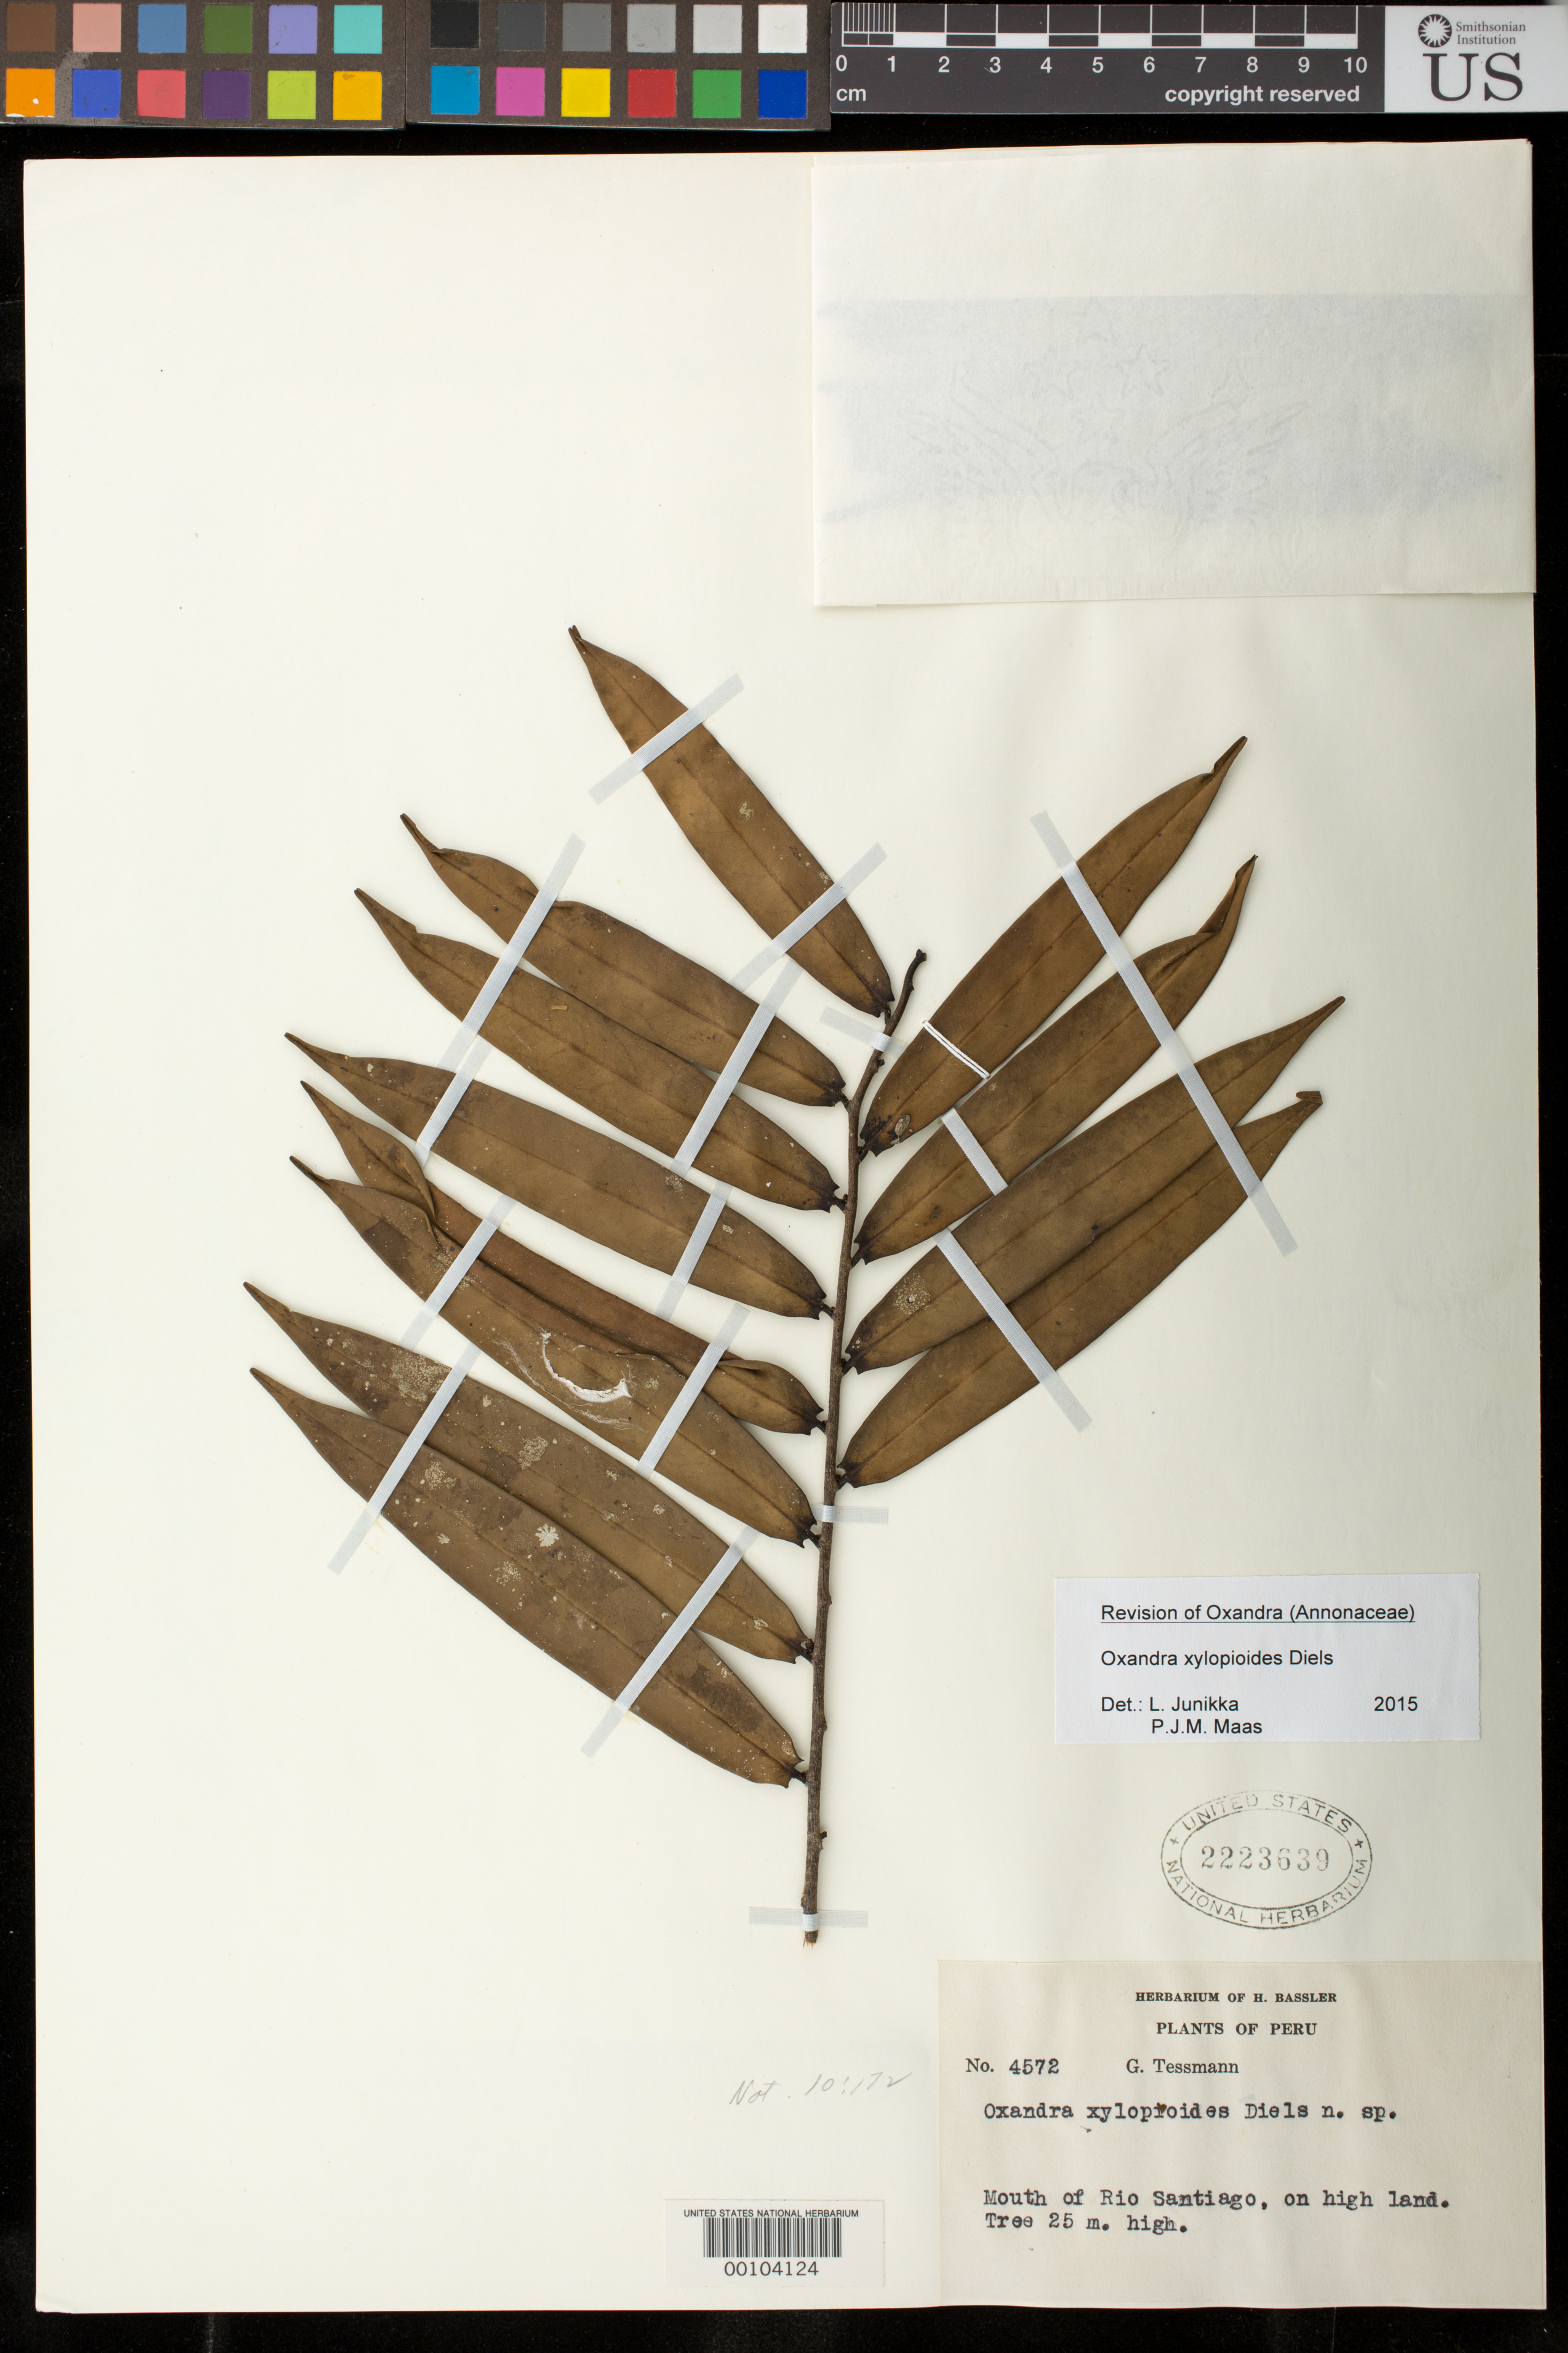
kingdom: Plantae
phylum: Tracheophyta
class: Magnoliopsida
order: Magnoliales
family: Annonaceae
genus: Oxandra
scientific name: Oxandra xylopioides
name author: Diels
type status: Isotype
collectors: G. Tessmann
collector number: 4572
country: Peru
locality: mouth of Río Santiago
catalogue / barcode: US 2223639